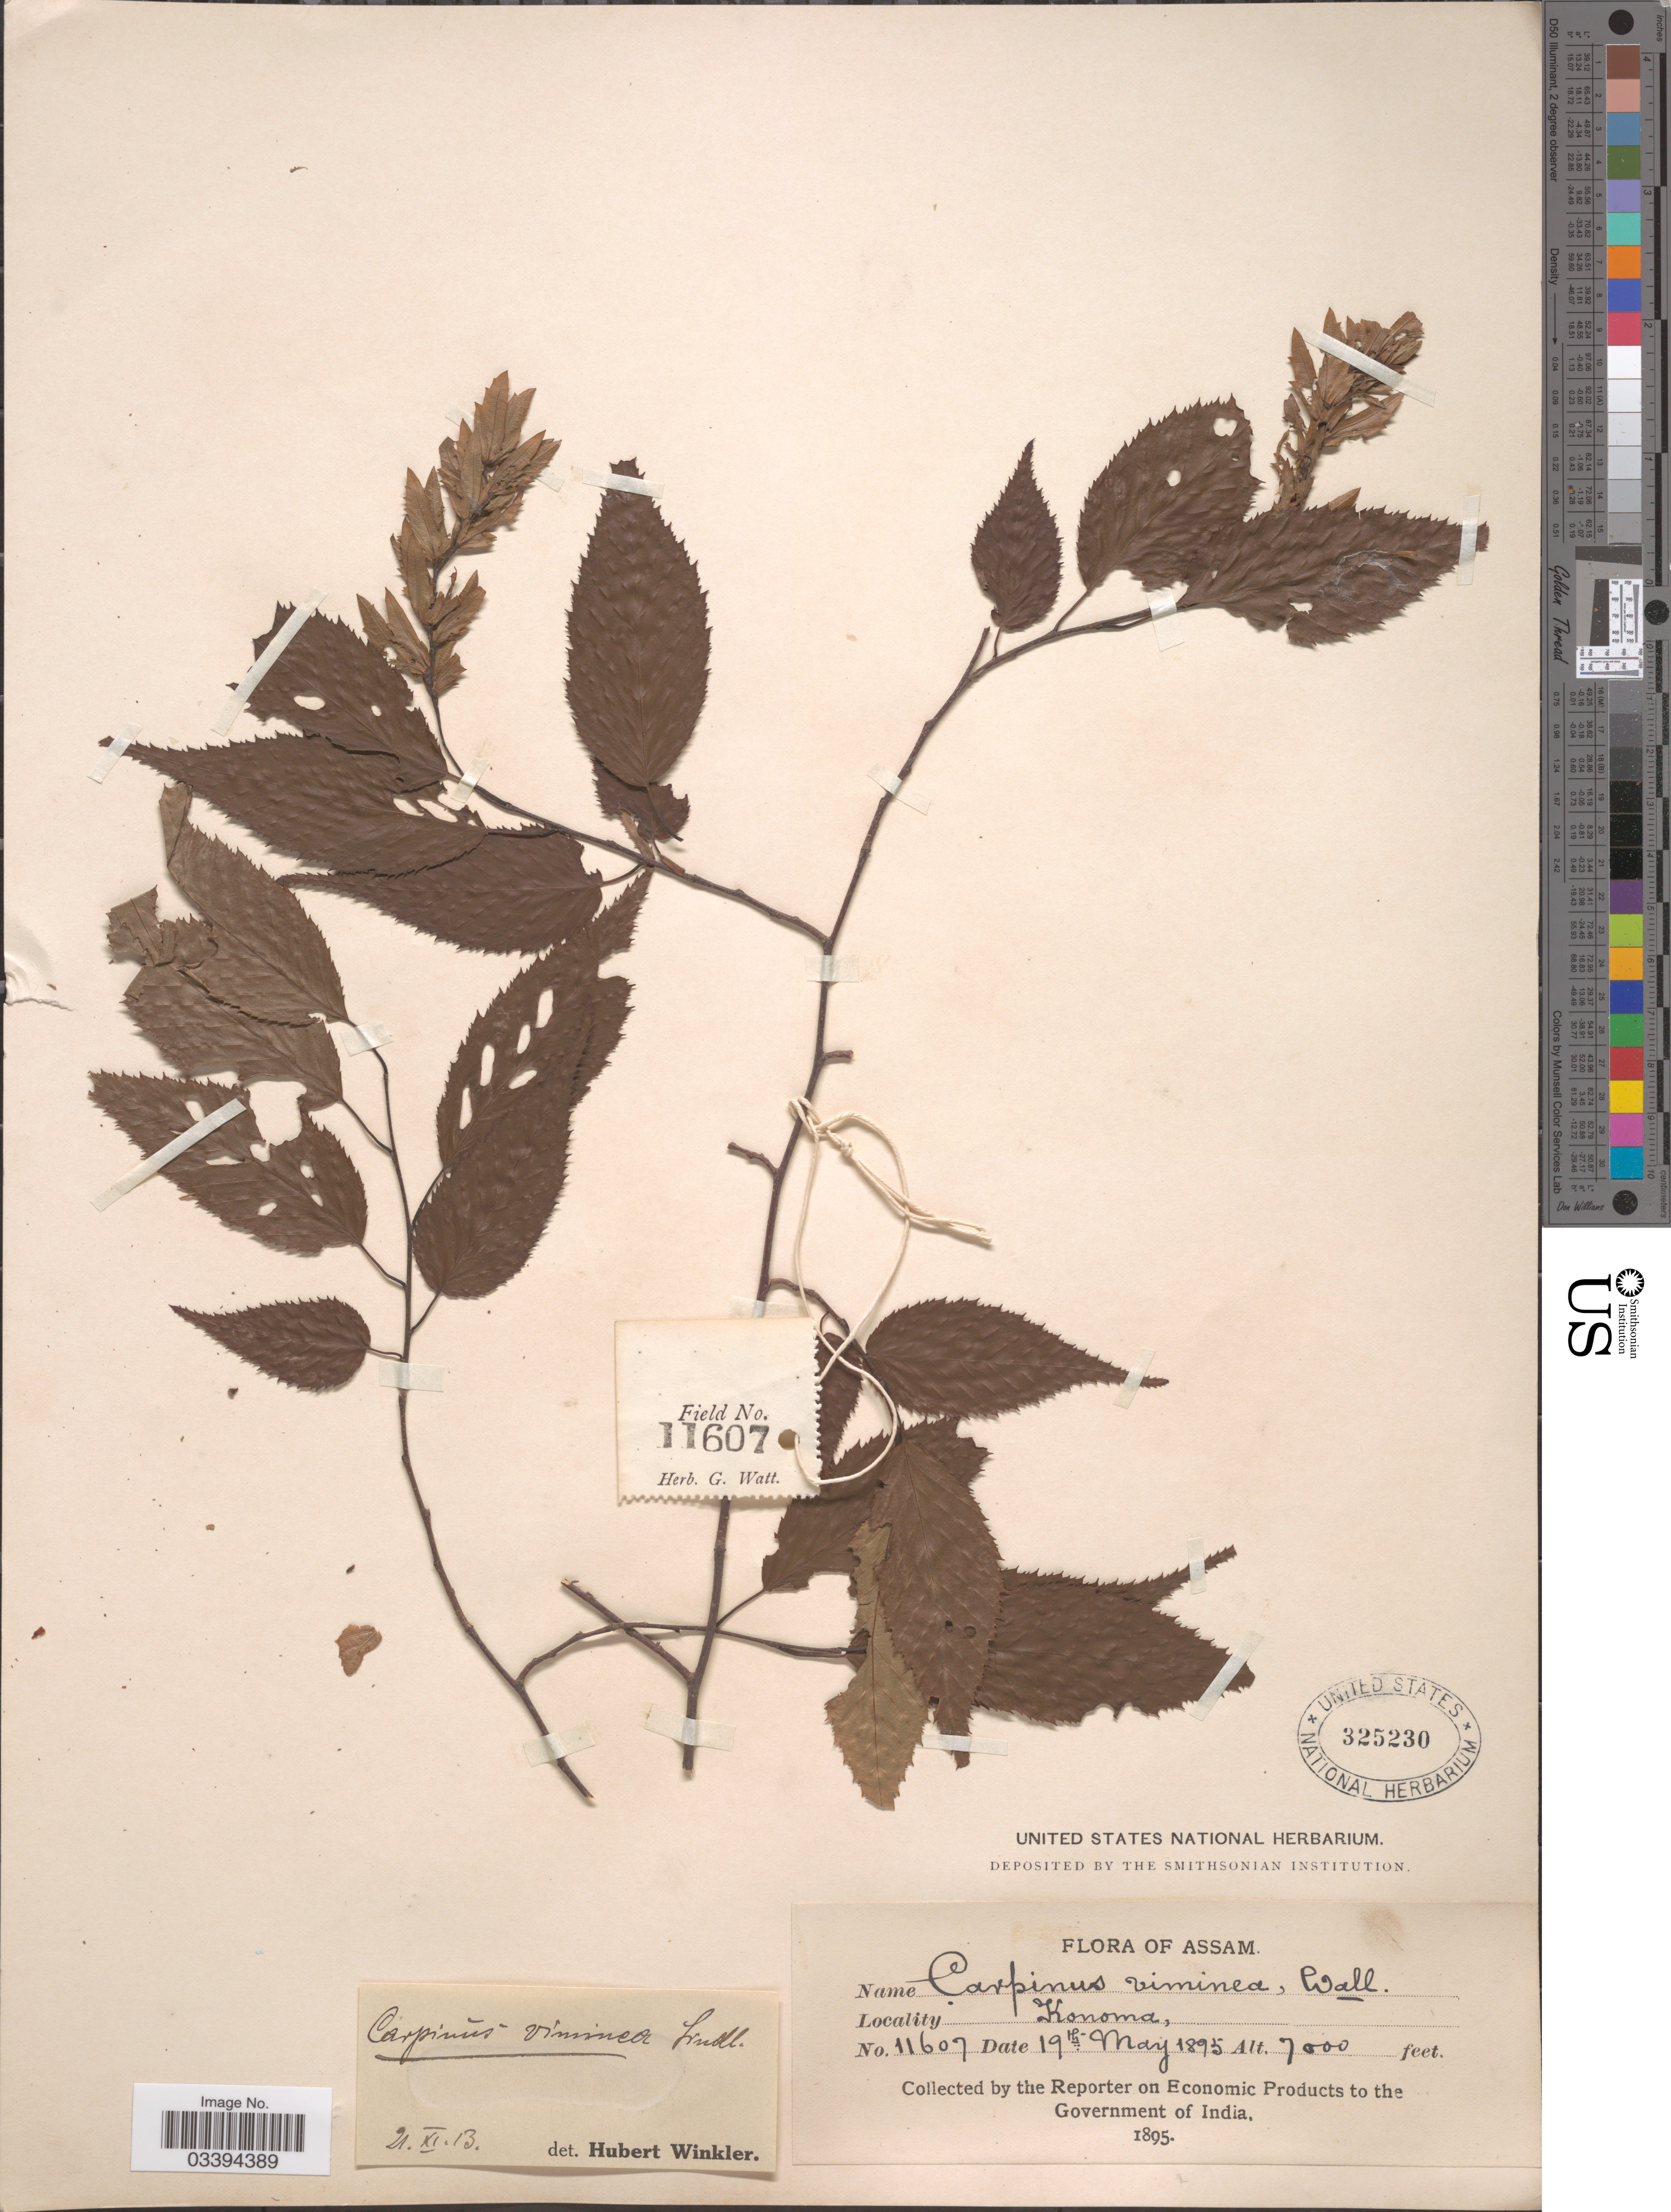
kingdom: Plantae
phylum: Tracheophyta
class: Magnoliopsida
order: Fagales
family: Betulaceae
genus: Carpinus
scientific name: Carpinus viminea var. viminea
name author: Lindl. ex Wall.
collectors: Reporter on Economic Products to the Government of India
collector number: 11607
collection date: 1895-05-19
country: India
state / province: Assam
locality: Konoma.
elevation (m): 2134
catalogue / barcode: US 325230